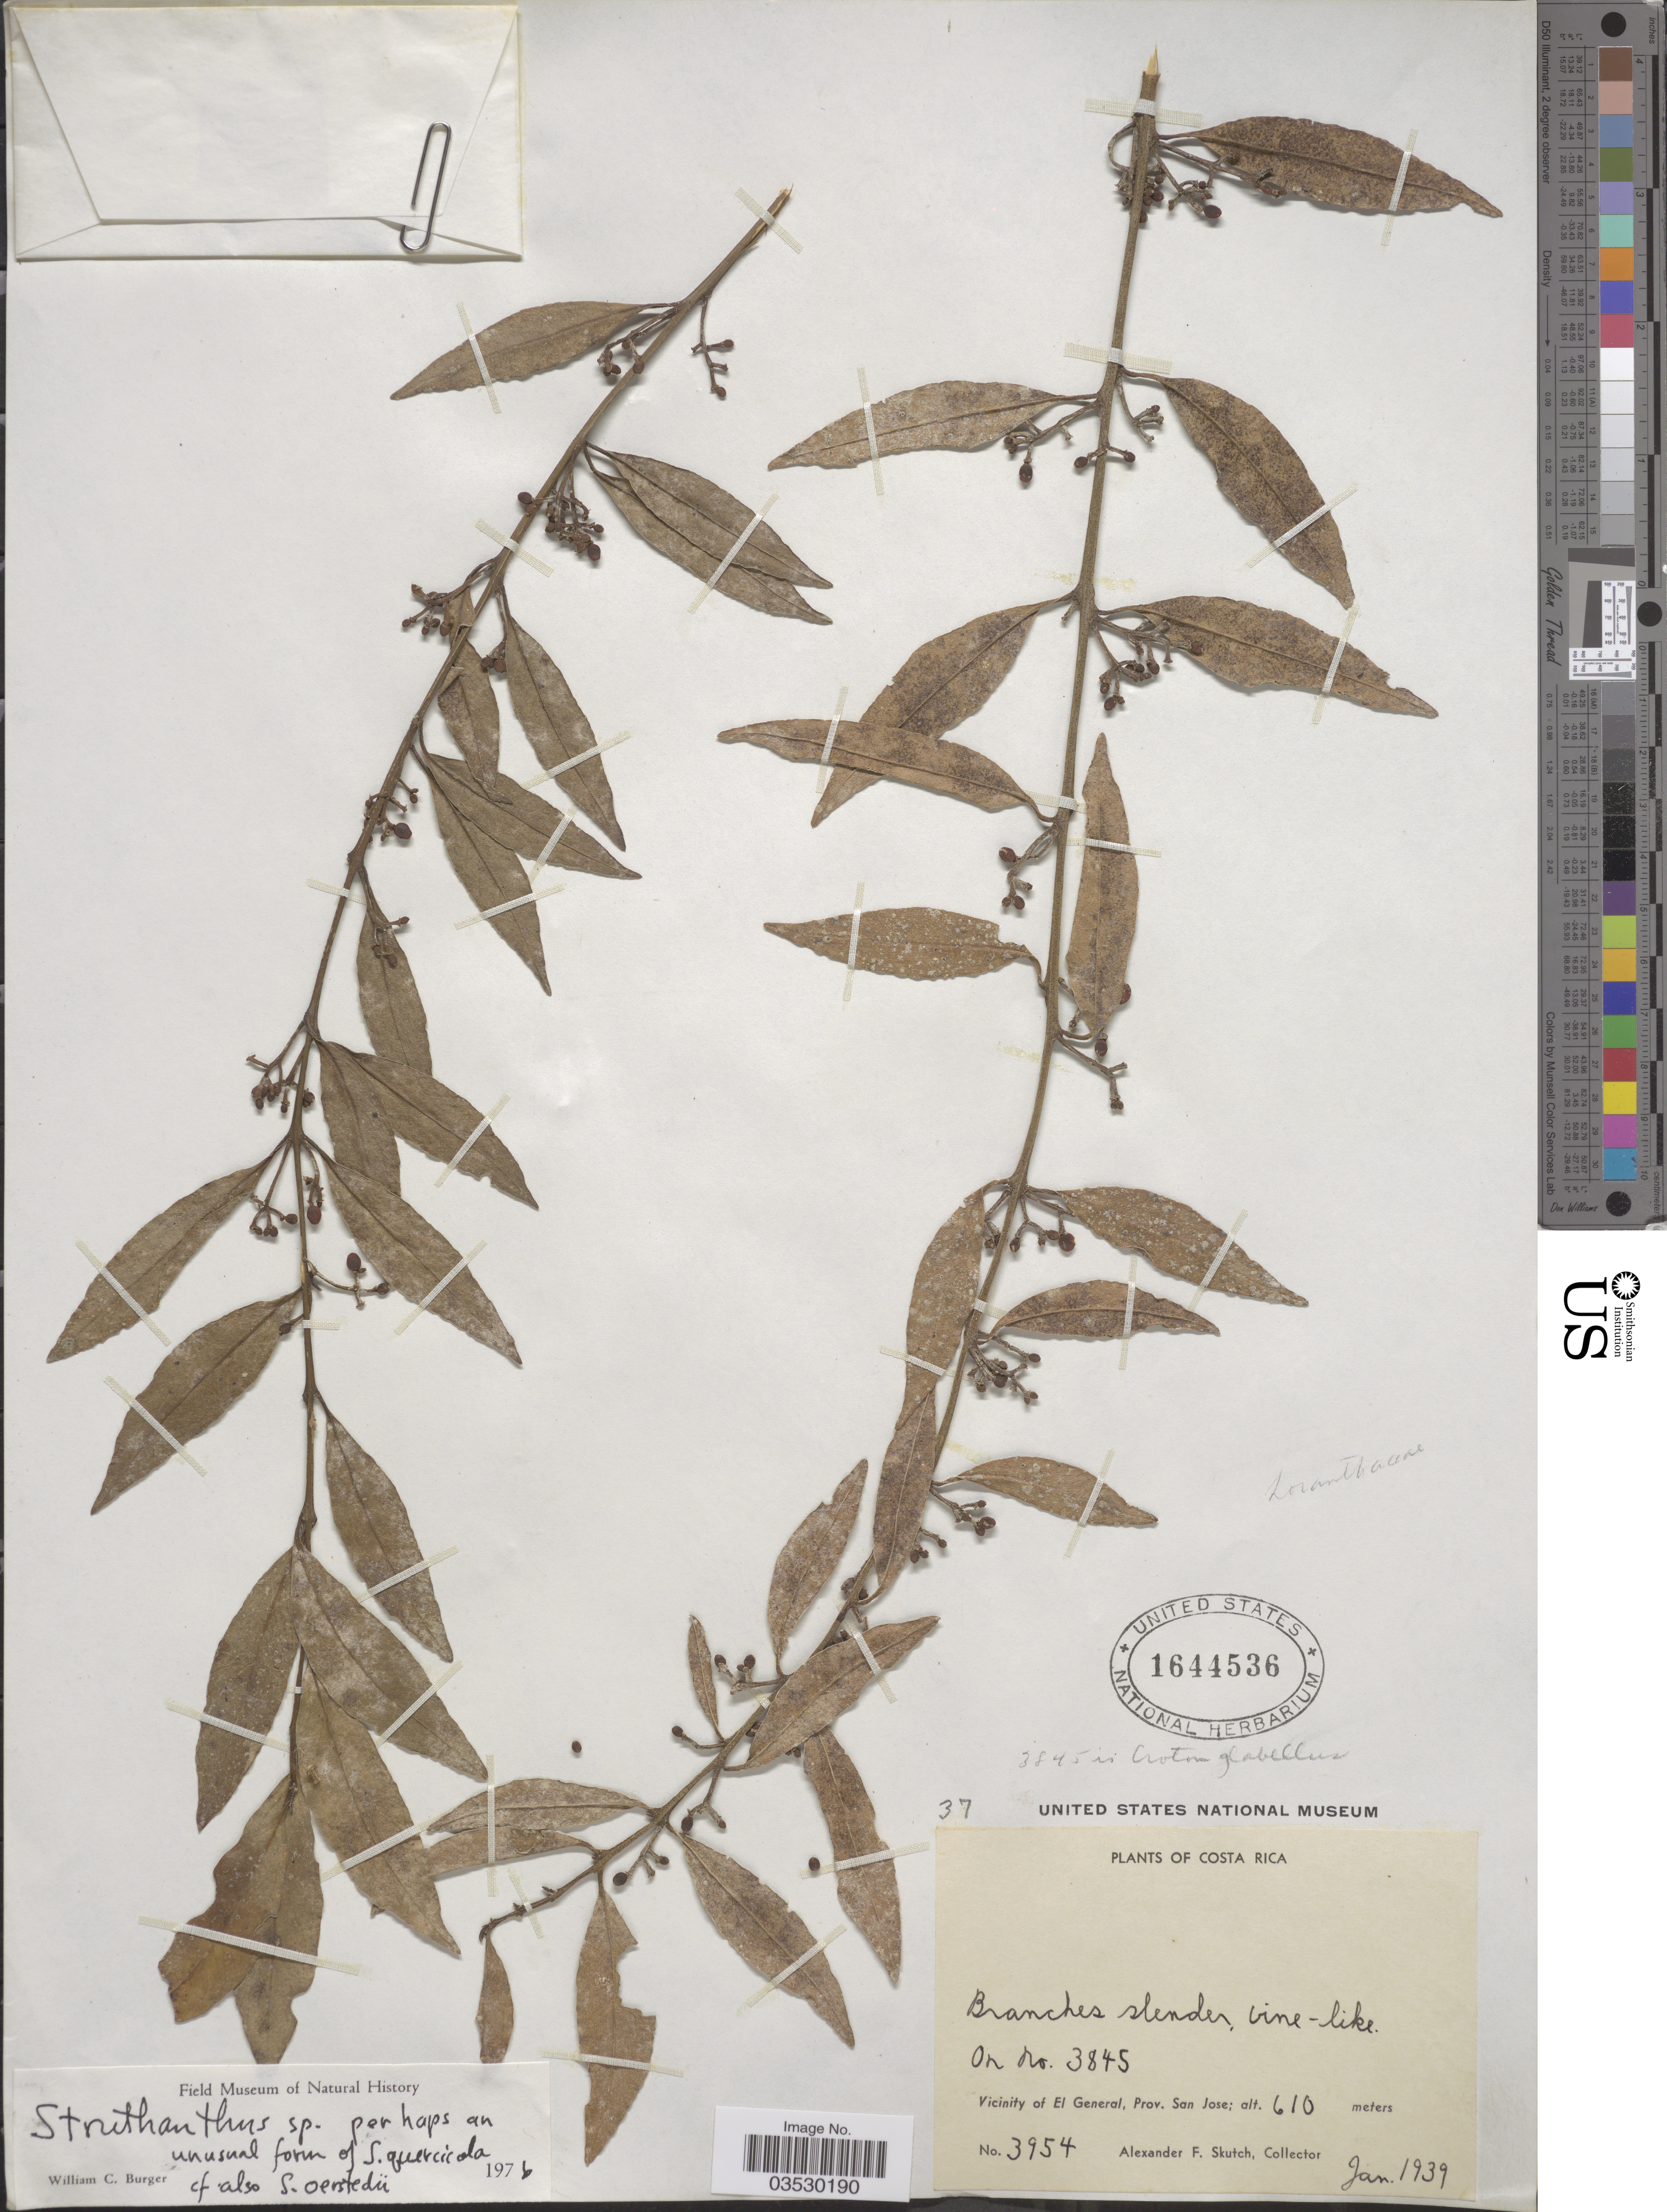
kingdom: Plantae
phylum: Tracheophyta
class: Magnoliopsida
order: Santalales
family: Loranthaceae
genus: Struthanthus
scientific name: Struthanthus quercicola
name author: (Kuijt) Cham. & Schltr.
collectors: A. F. Skutch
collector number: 3954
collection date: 1939-01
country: Costa Rica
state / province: San José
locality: Vicinity of El General.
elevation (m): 610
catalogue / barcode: US 1644536